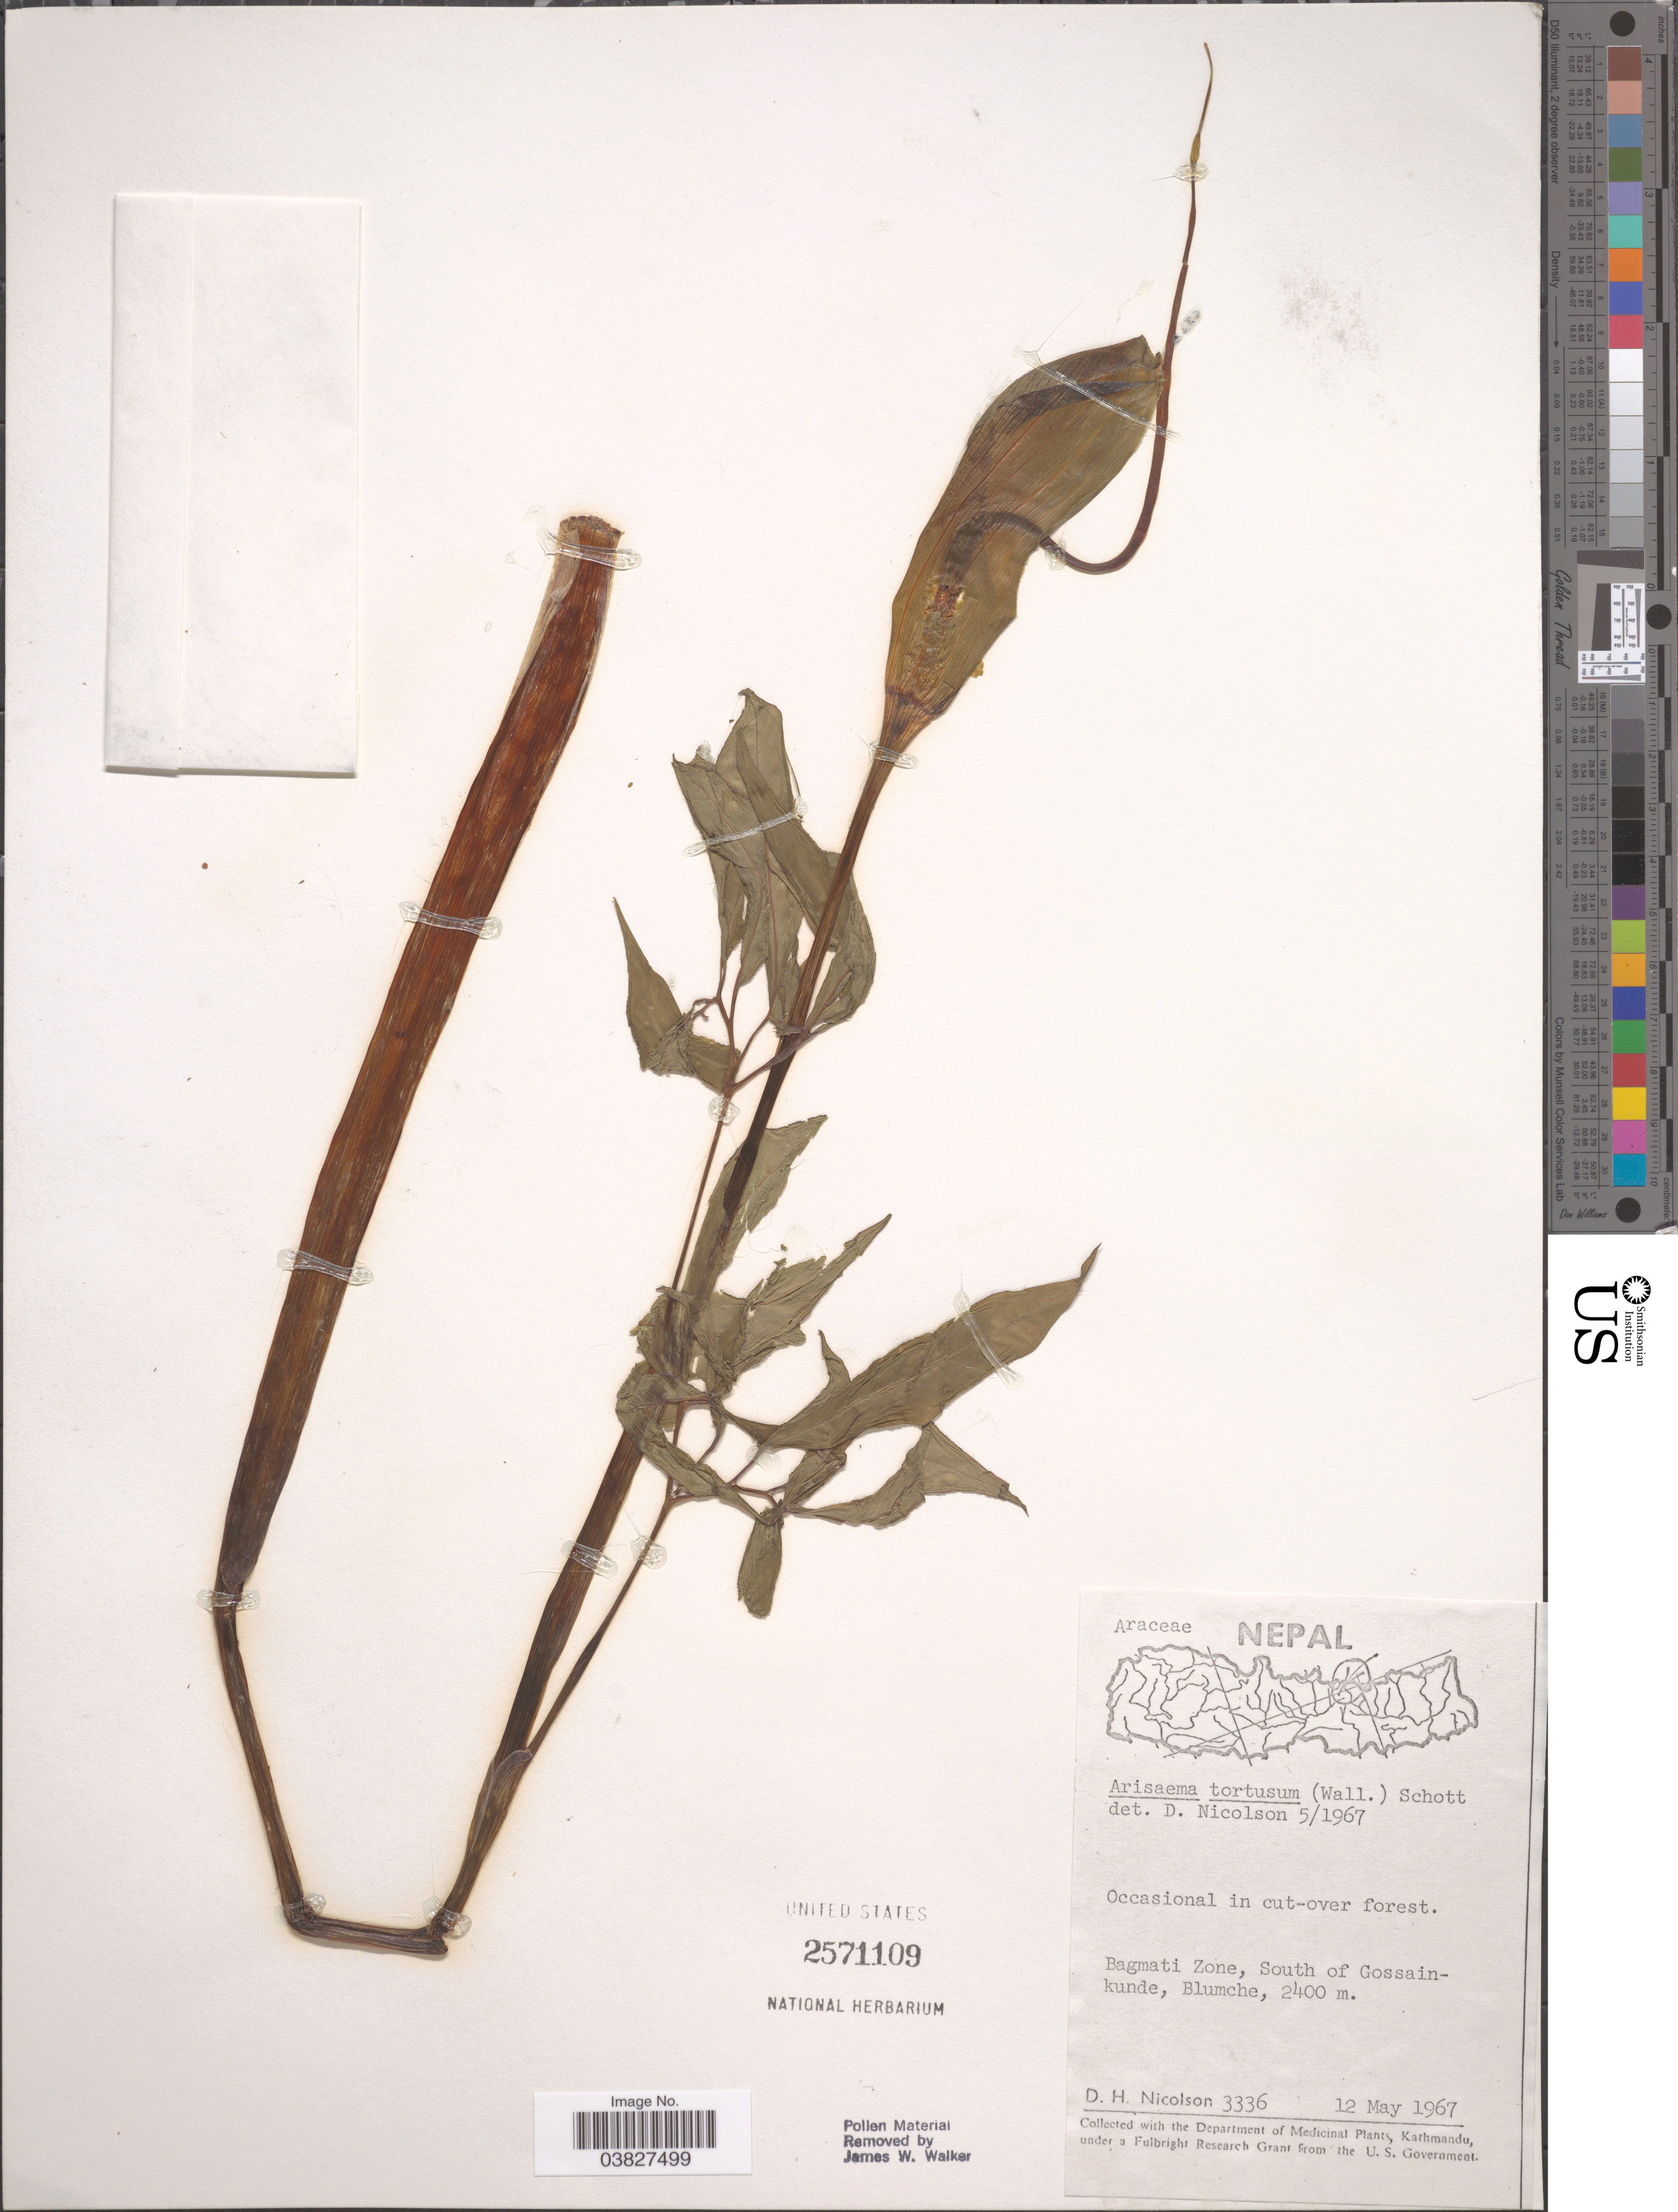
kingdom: Plantae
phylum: Tracheophyta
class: Liliopsida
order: Alismatales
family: Araceae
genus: Arisaema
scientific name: Arisaema tortuosum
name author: (Wall.) Schott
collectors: D. H. Nicolson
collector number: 3336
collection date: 1967-05-12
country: Nepal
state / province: Bagmati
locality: Bagmati Zone, South of Gossainkunde, Blumche.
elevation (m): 2400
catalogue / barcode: US 2571109